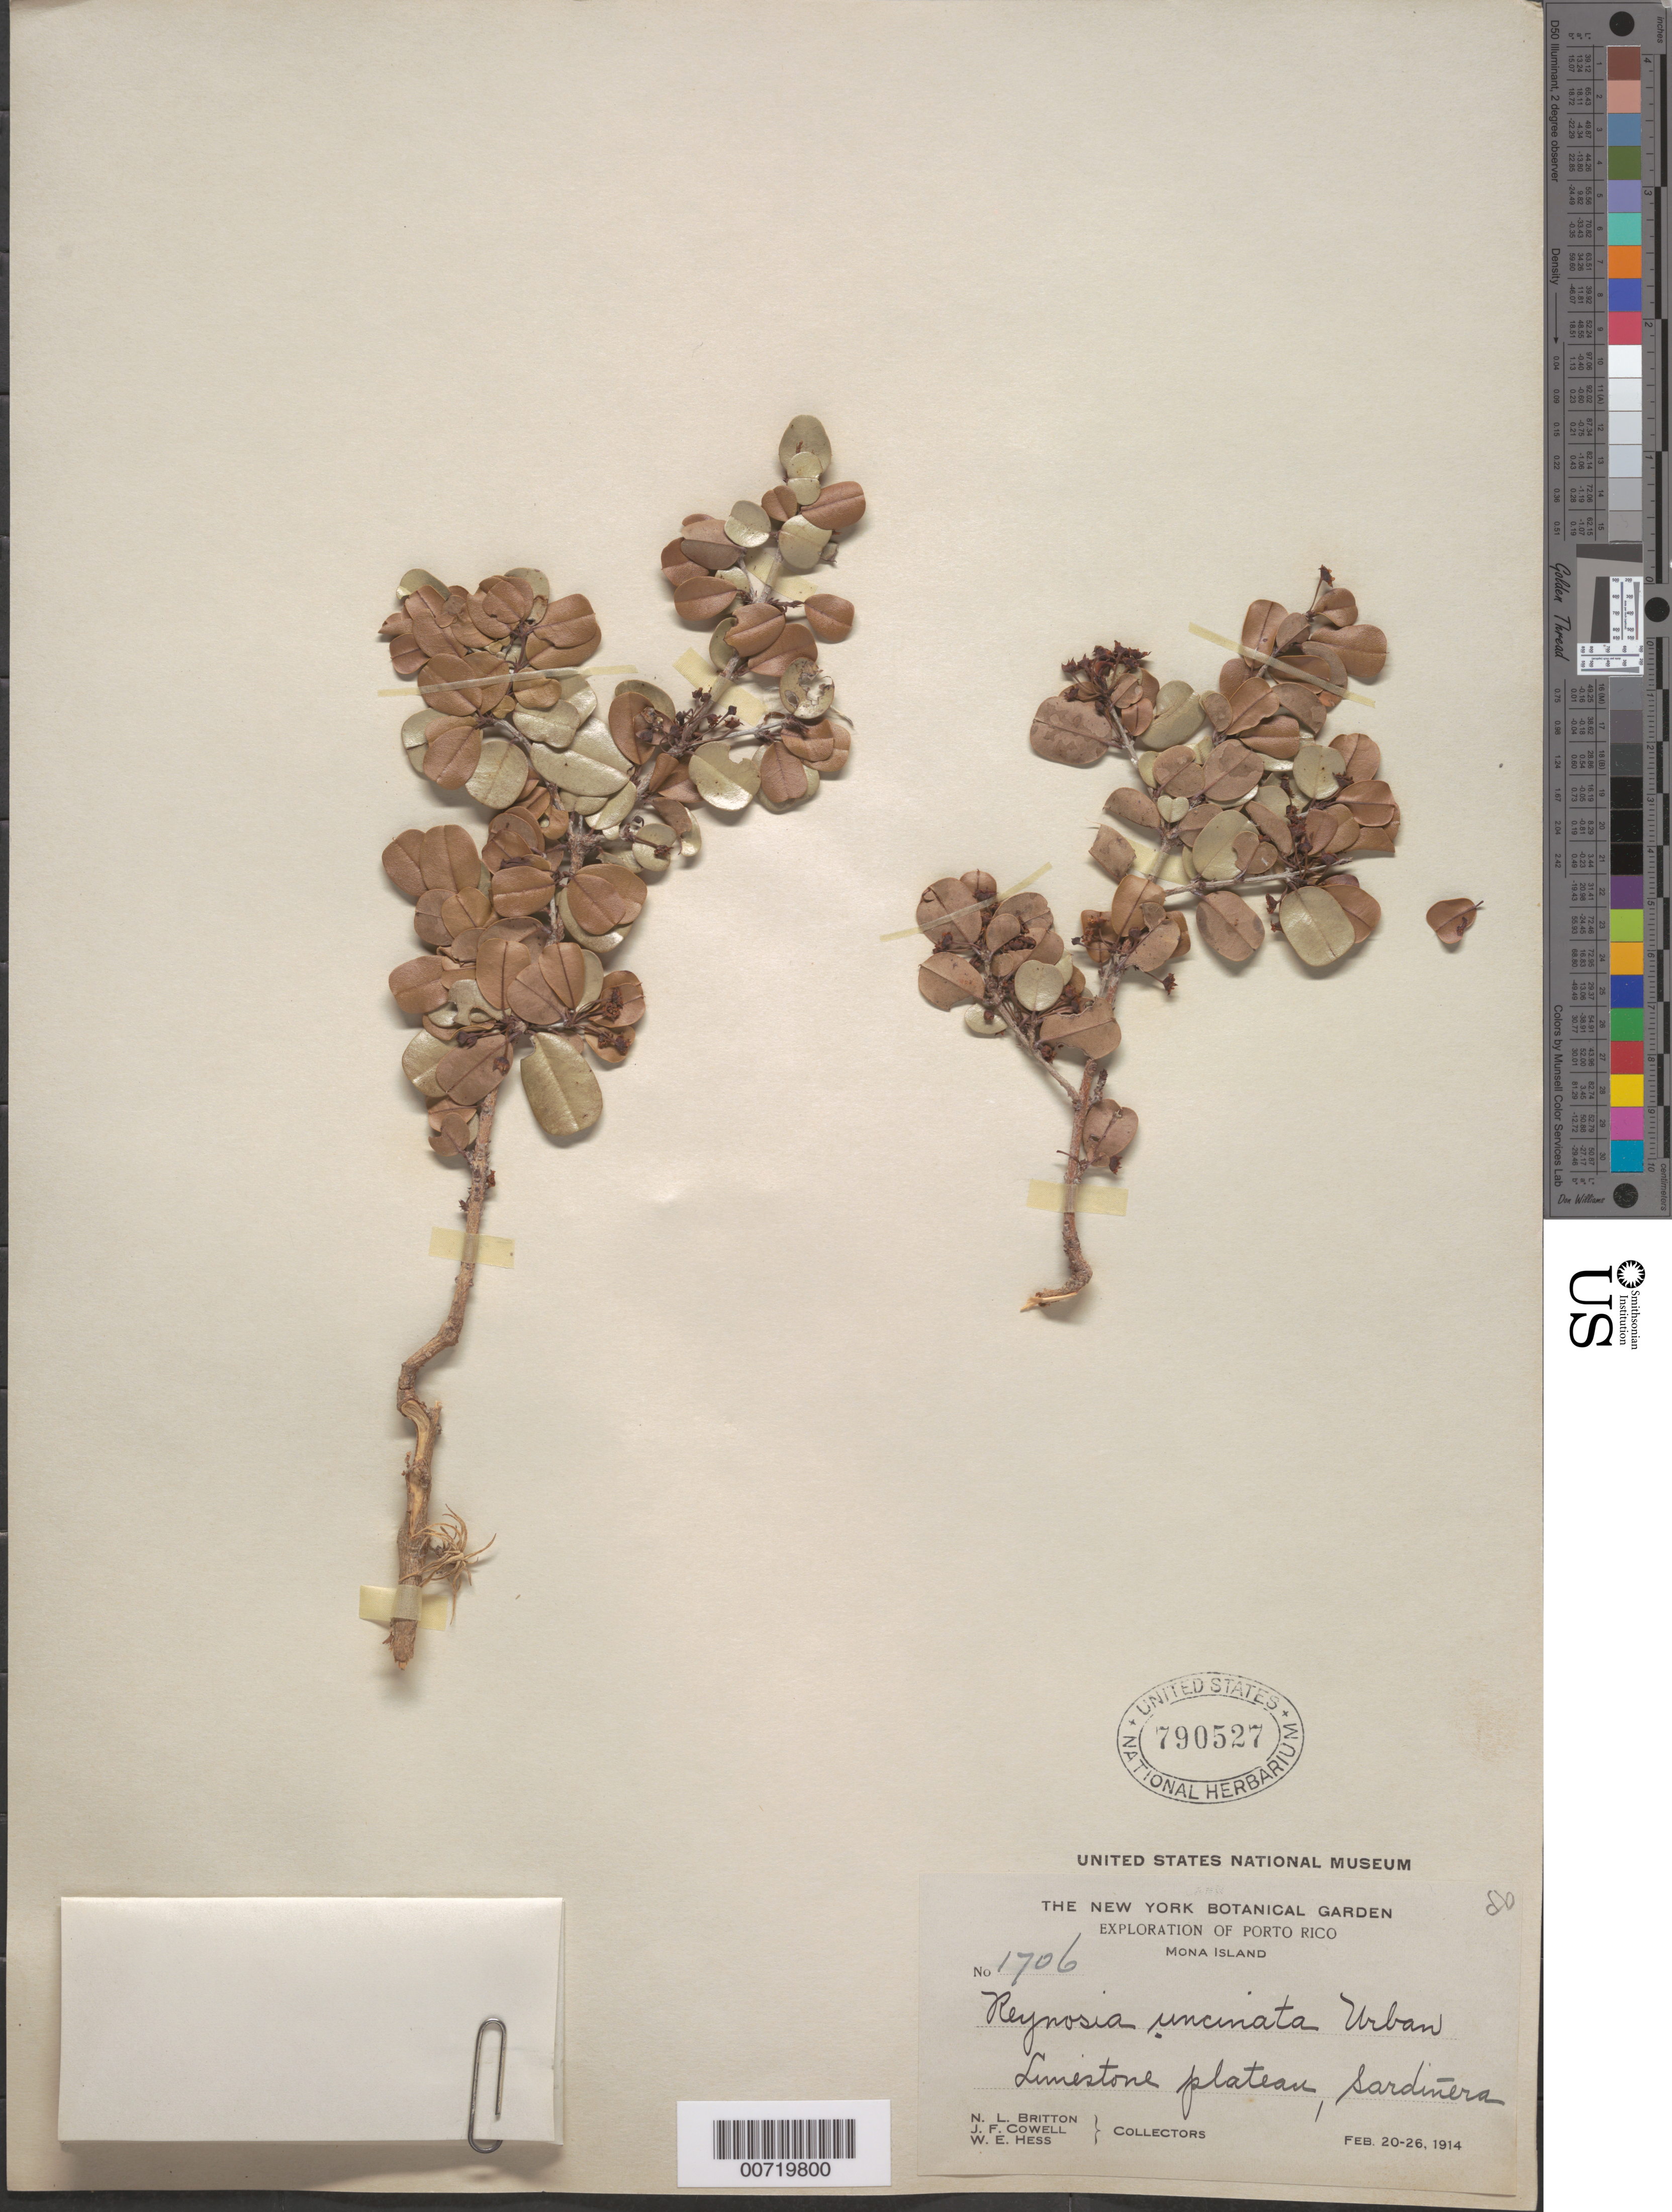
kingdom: Plantae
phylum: Tracheophyta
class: Magnoliopsida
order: Rosales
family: Rhamnaceae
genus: Reynosia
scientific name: Reynosia uncinata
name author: Urb.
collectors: N. Britton, J. F. Cowell & W. Hess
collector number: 1706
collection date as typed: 20 Feb 1914 to 26 Feb 1914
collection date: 1914-02-20/1914-02-26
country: Puerto Rico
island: Mona I.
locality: Sardinera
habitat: Limestone plateau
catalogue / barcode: US 790527